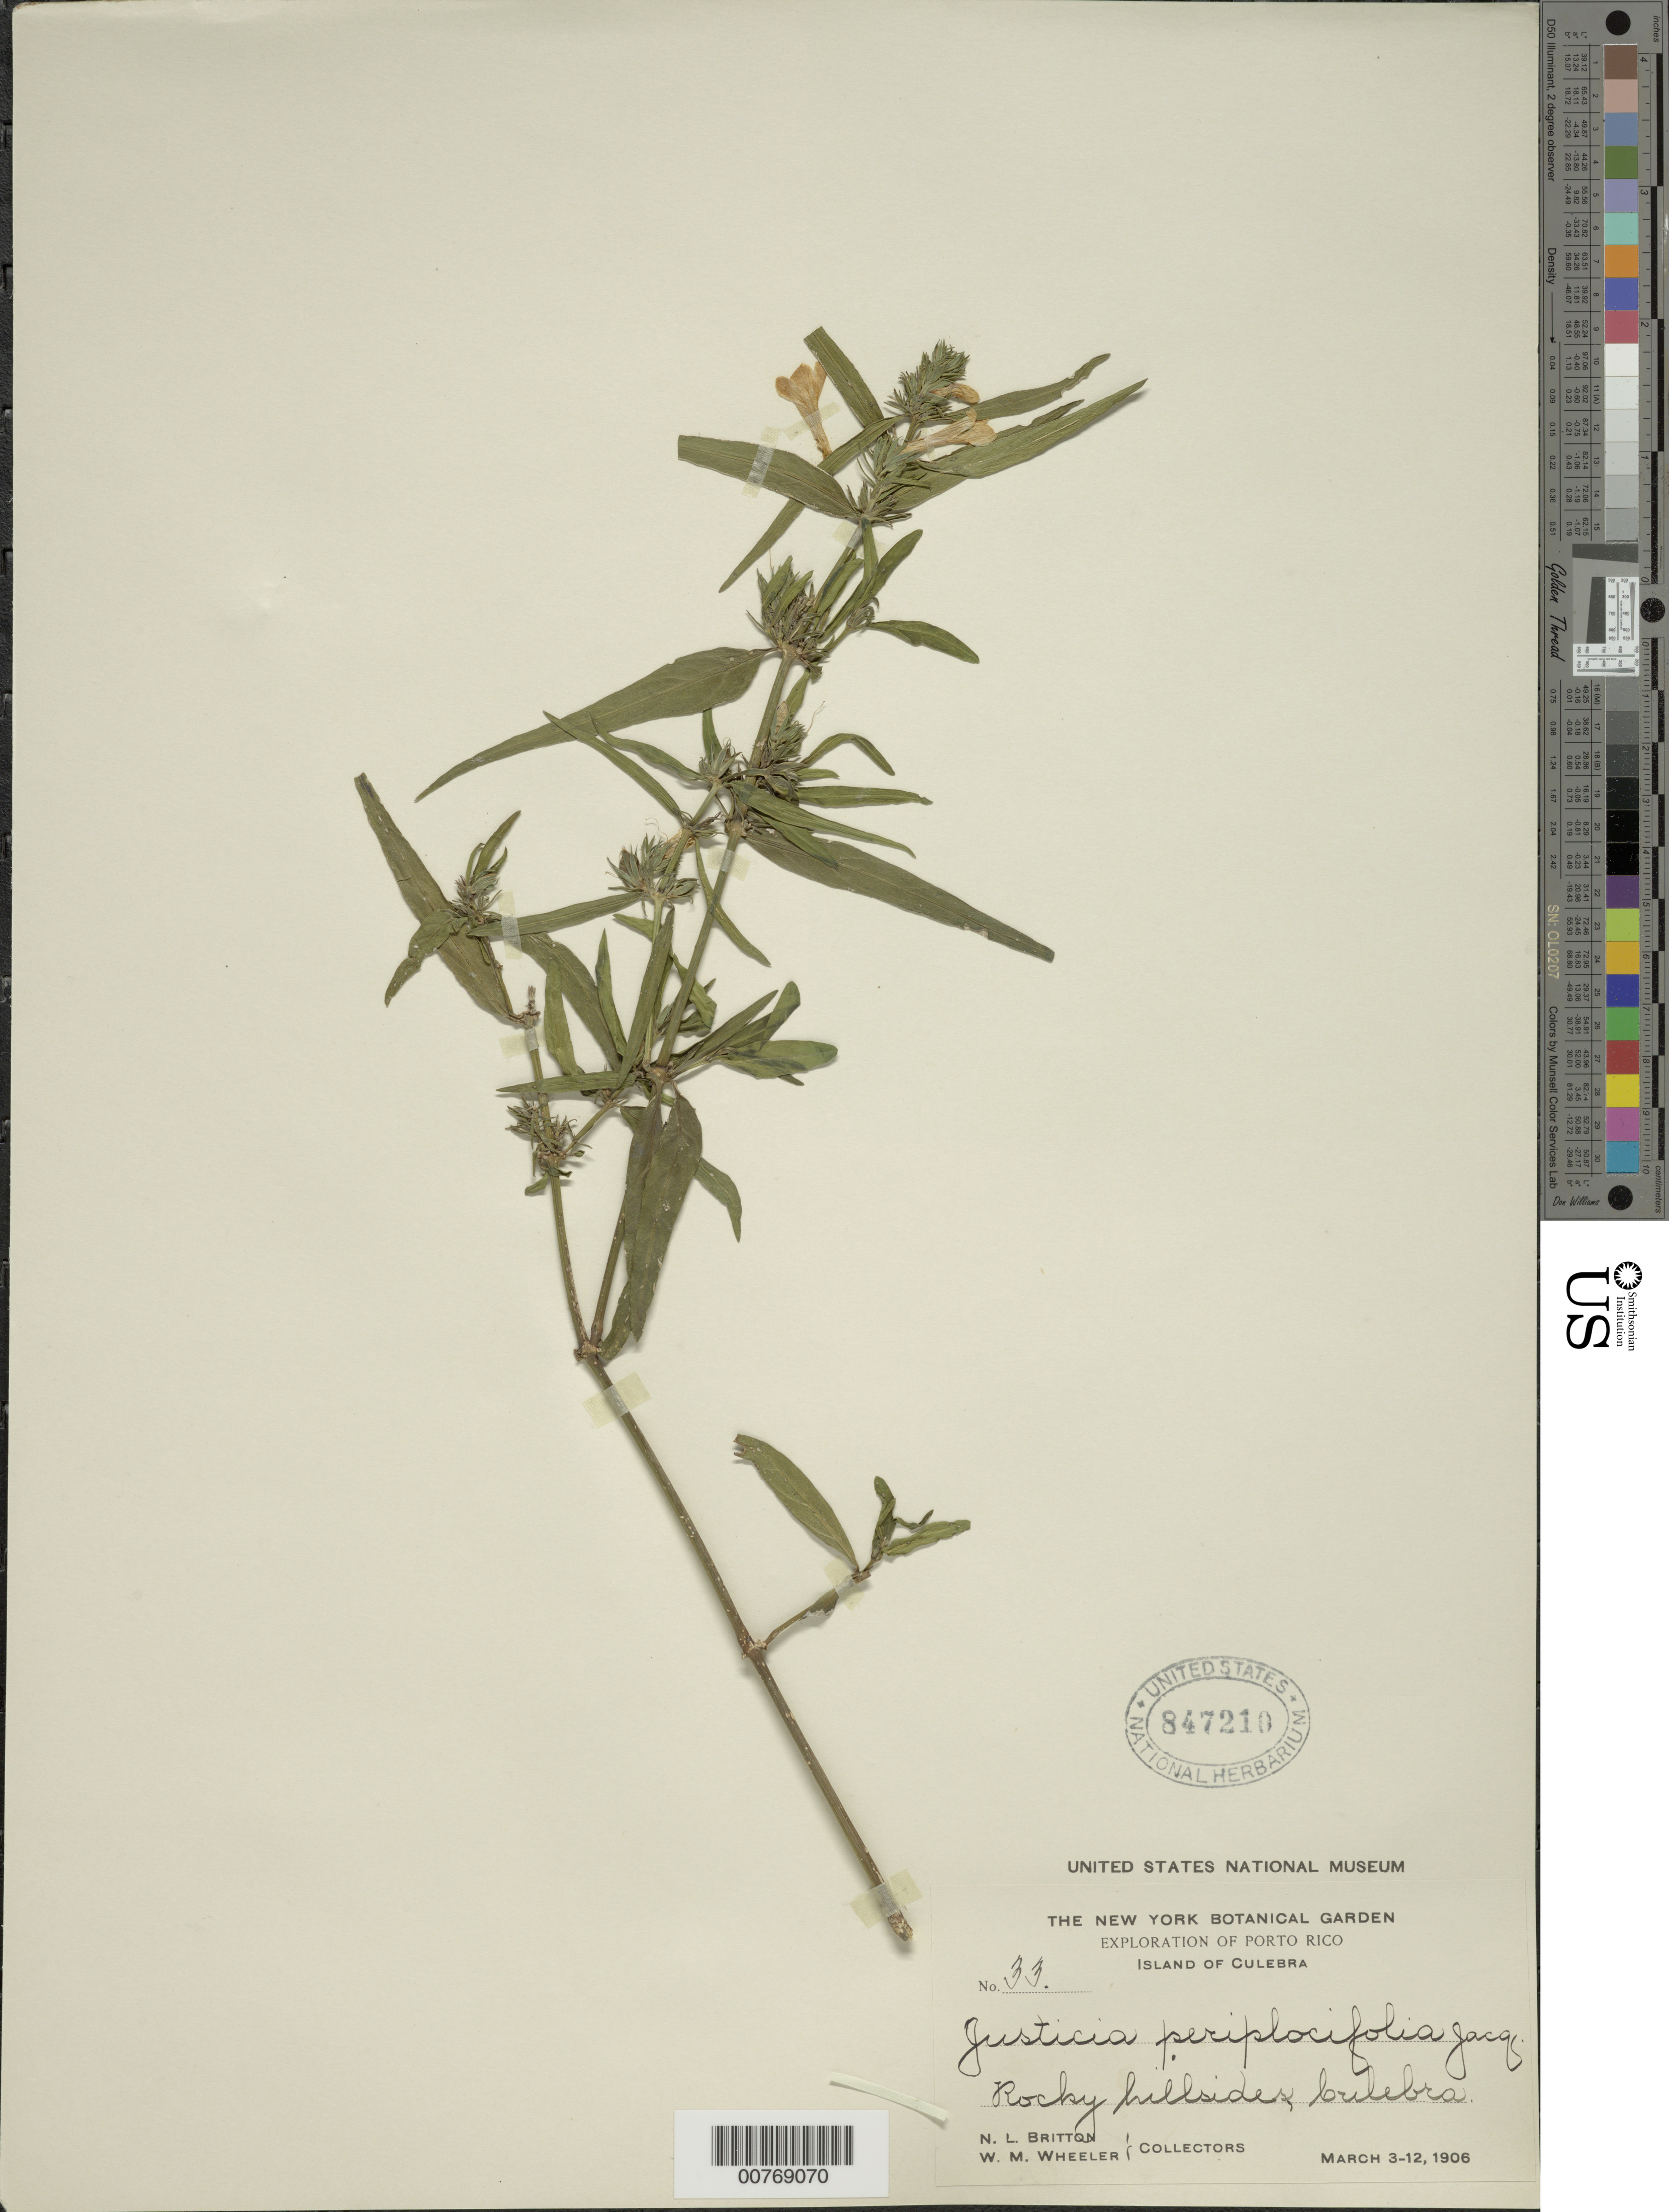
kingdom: Plantae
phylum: Tracheophyta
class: Magnoliopsida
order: Lamiales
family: Acanthaceae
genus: Justicia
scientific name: Justicia periplocifolia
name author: Jacq.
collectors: N. Britton & W. Wheeler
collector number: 33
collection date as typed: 03 Mar 1906 to 12 Mar 1906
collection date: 1906-03-03/1906-03-12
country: Puerto Rico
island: Culebra I.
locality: Culebra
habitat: Rocky hillsides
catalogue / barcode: US 847210